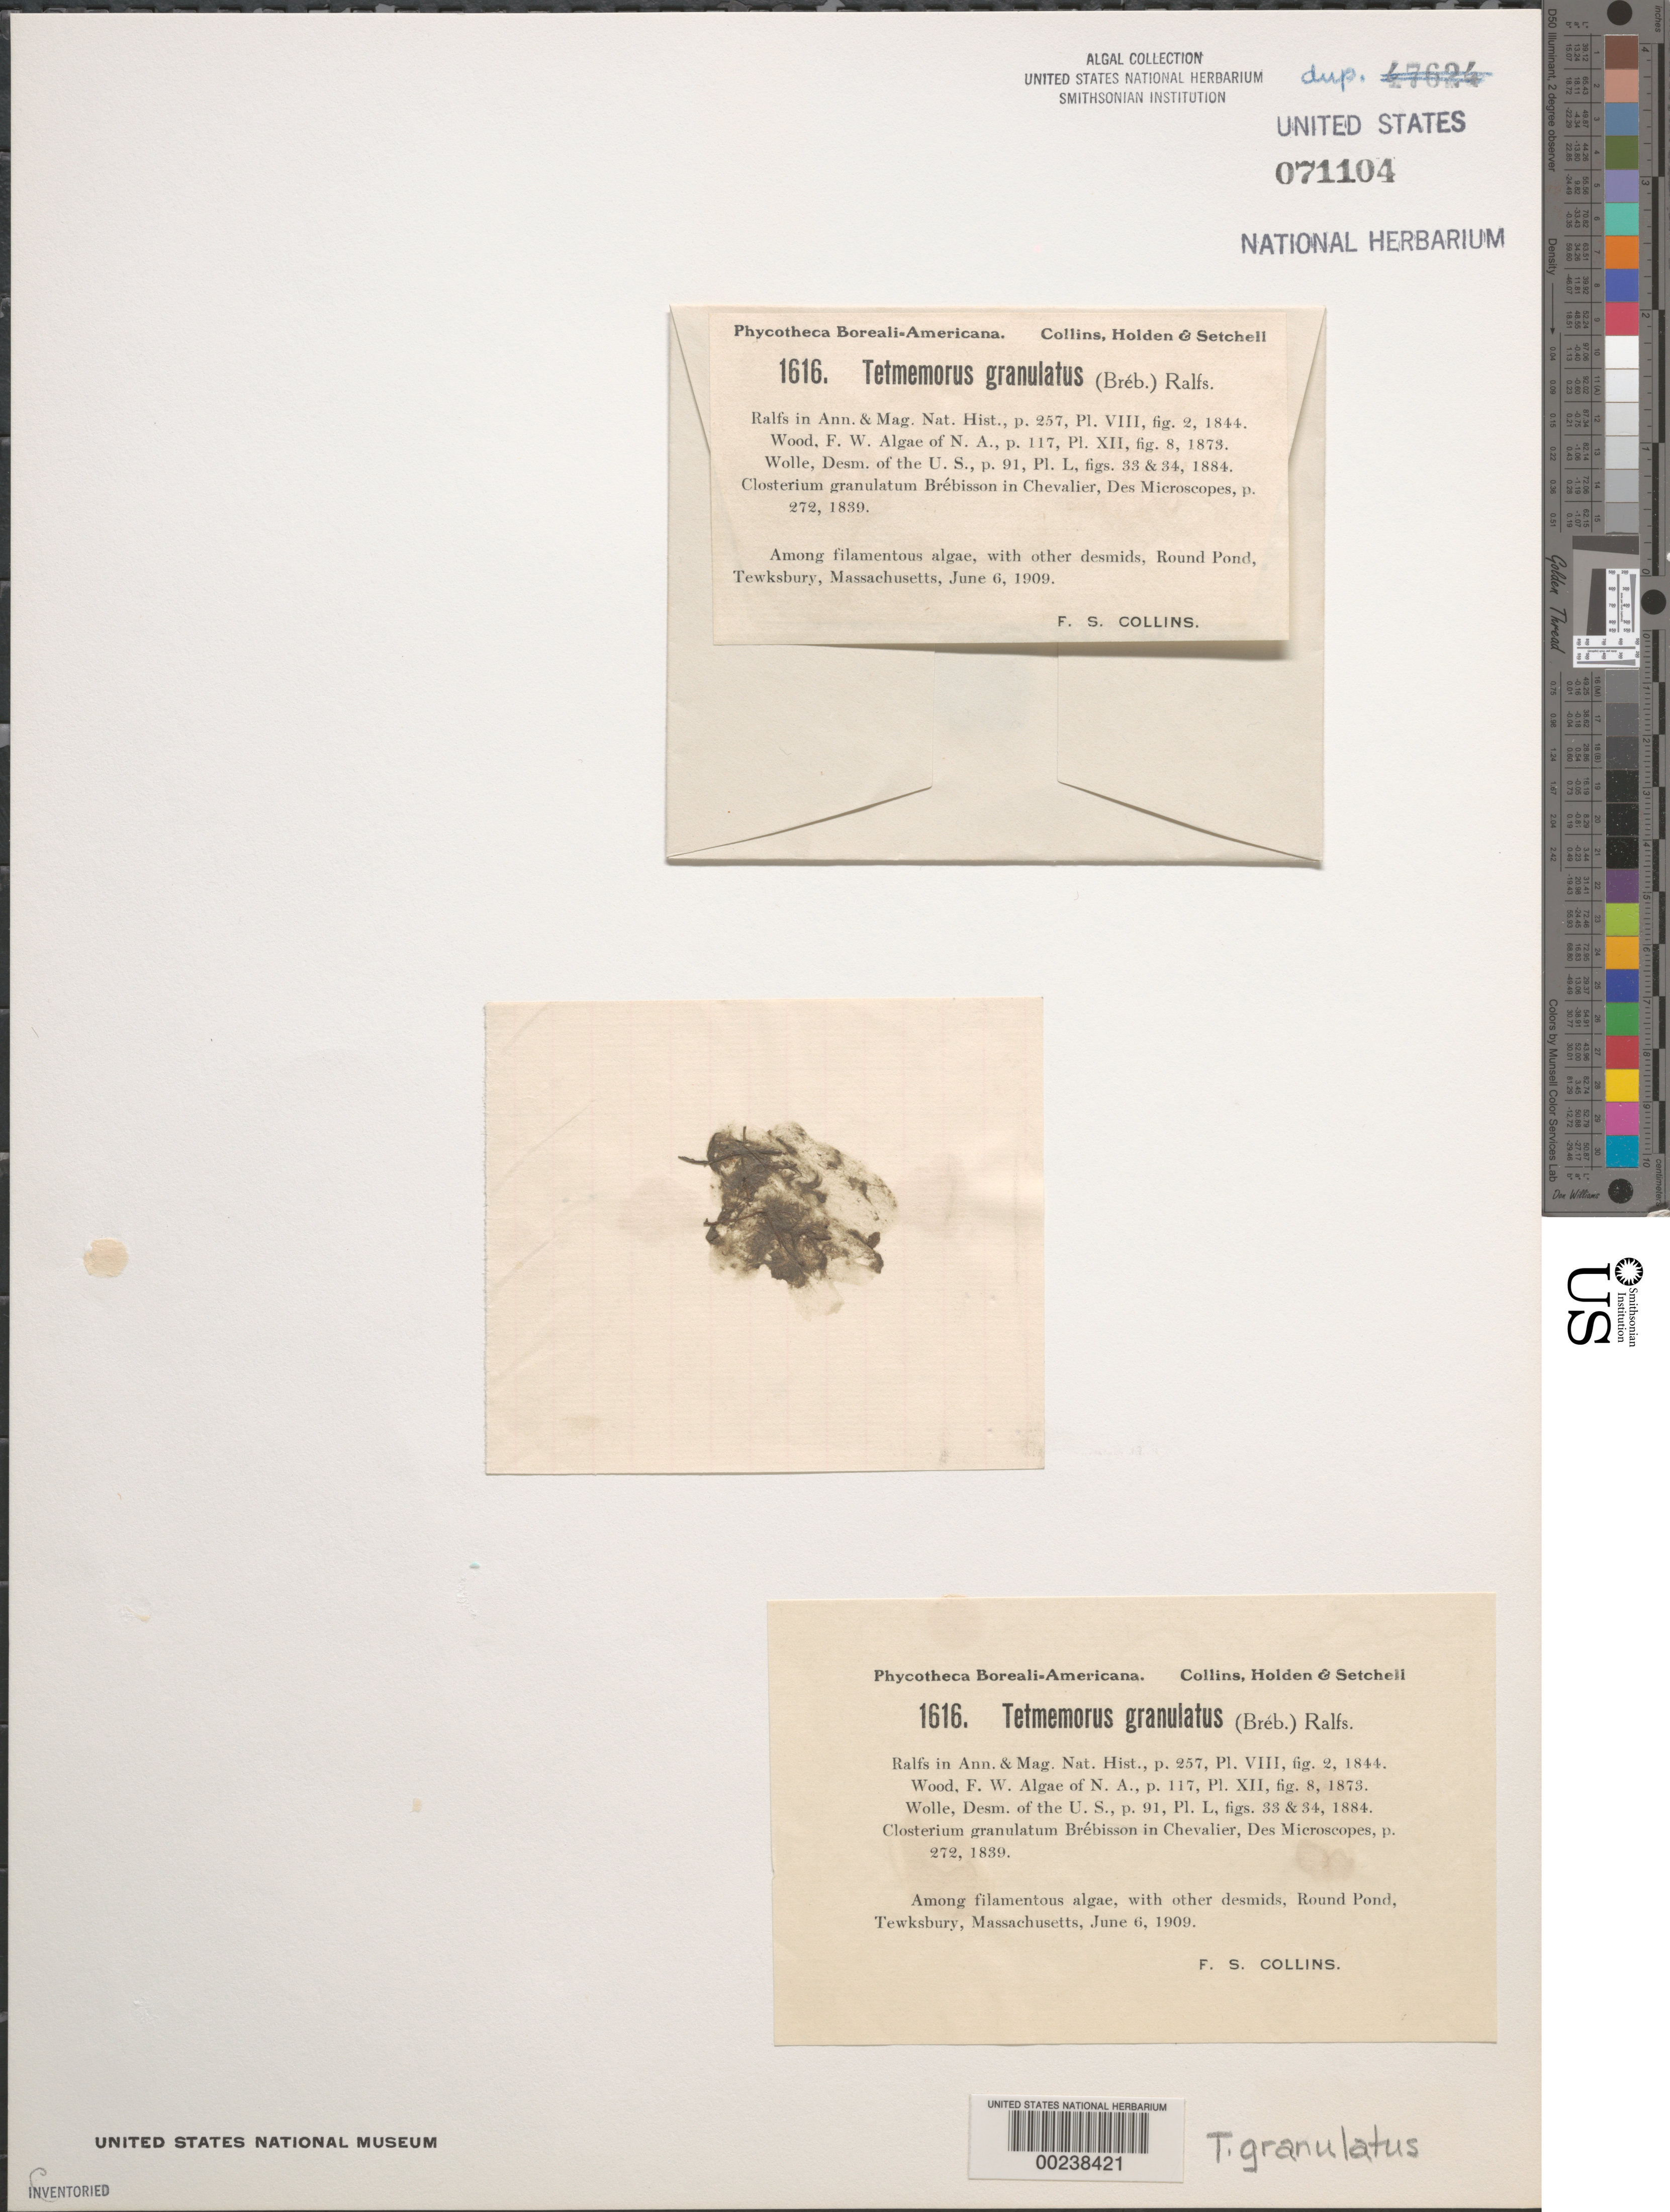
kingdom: Plantae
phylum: Charophyta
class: Zygnematophyceae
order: Zygnematales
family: Desmidiaceae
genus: Tetmemorus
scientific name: Tetmemorus granulatus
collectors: F. Collins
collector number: PB-A 1616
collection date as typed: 06 Jun 1909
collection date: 1909-06-06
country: United States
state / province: Massachusetts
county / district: Middlesex County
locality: Tewksbury, Round Pond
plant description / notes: Collins, Holden & Setchell, Phycotheca Boreali-Americana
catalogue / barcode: US 71104